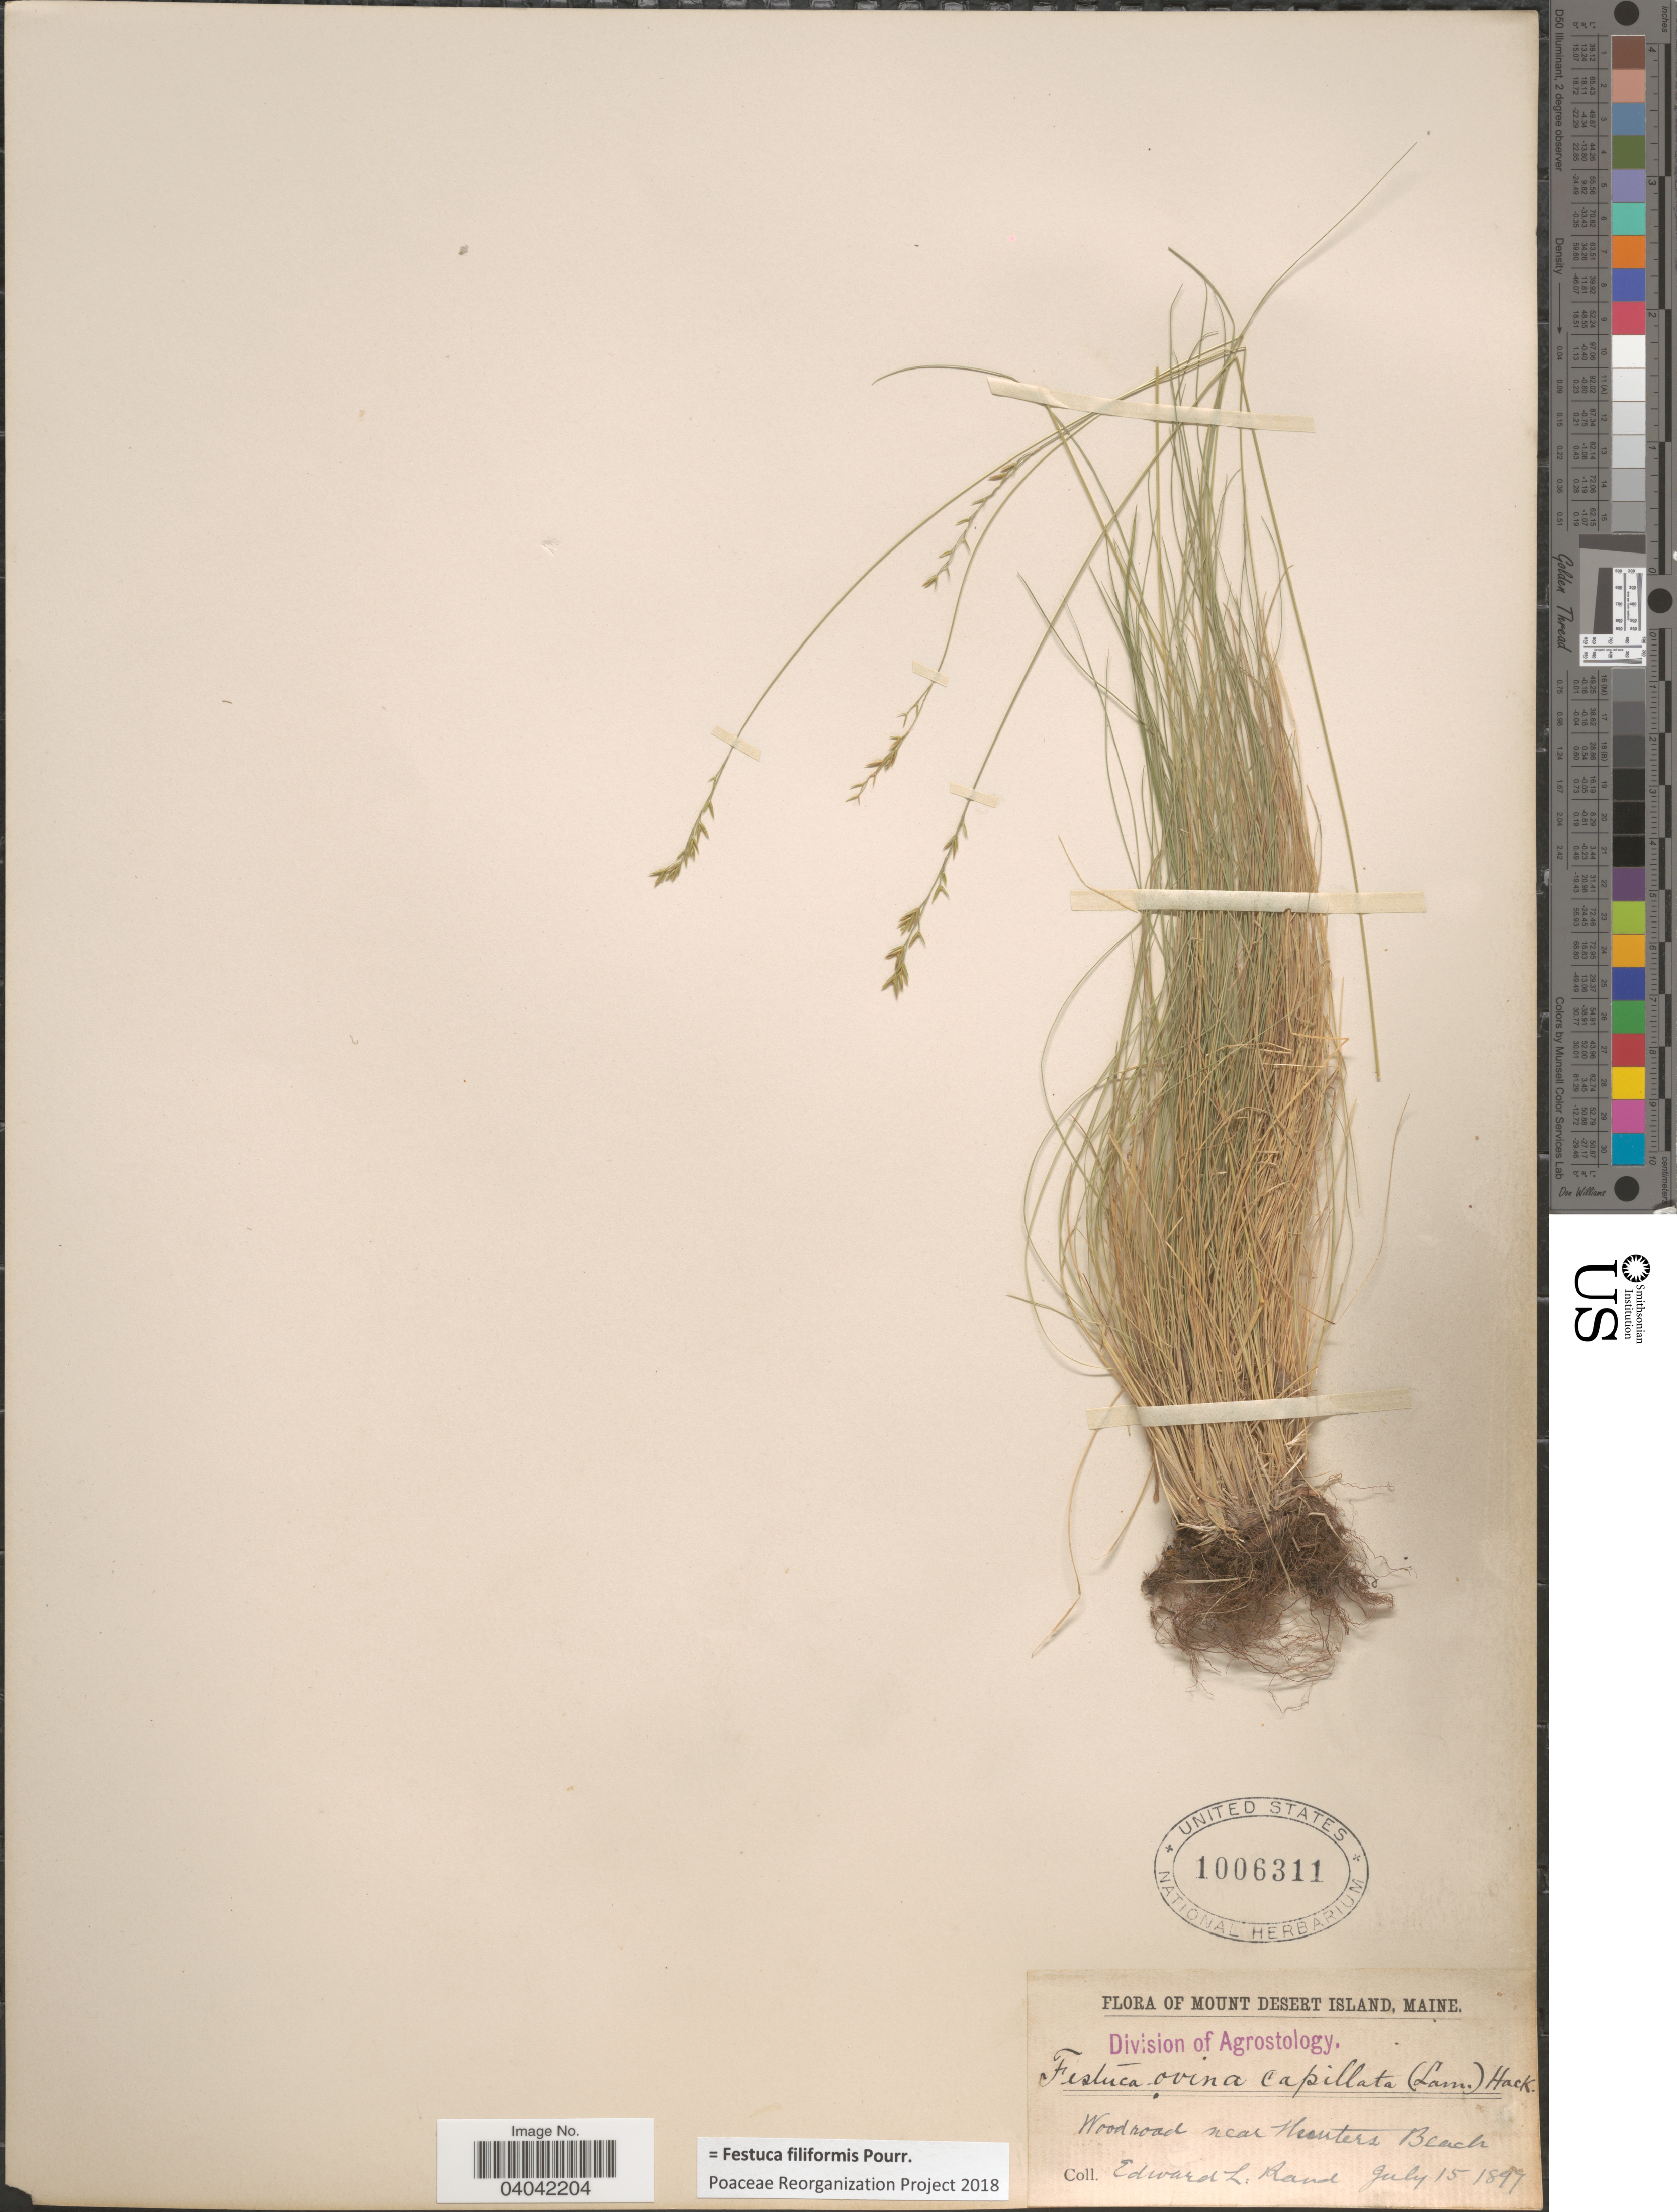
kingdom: Plantae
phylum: Tracheophyta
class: Liliopsida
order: Poales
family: Poaceae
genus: Festuca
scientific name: Festuca filiformis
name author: Pourr.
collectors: E. Rand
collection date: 1897-07-15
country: United States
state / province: Maine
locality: Mount Desert Island. Wood road near Hunters Beach.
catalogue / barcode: US 1006311